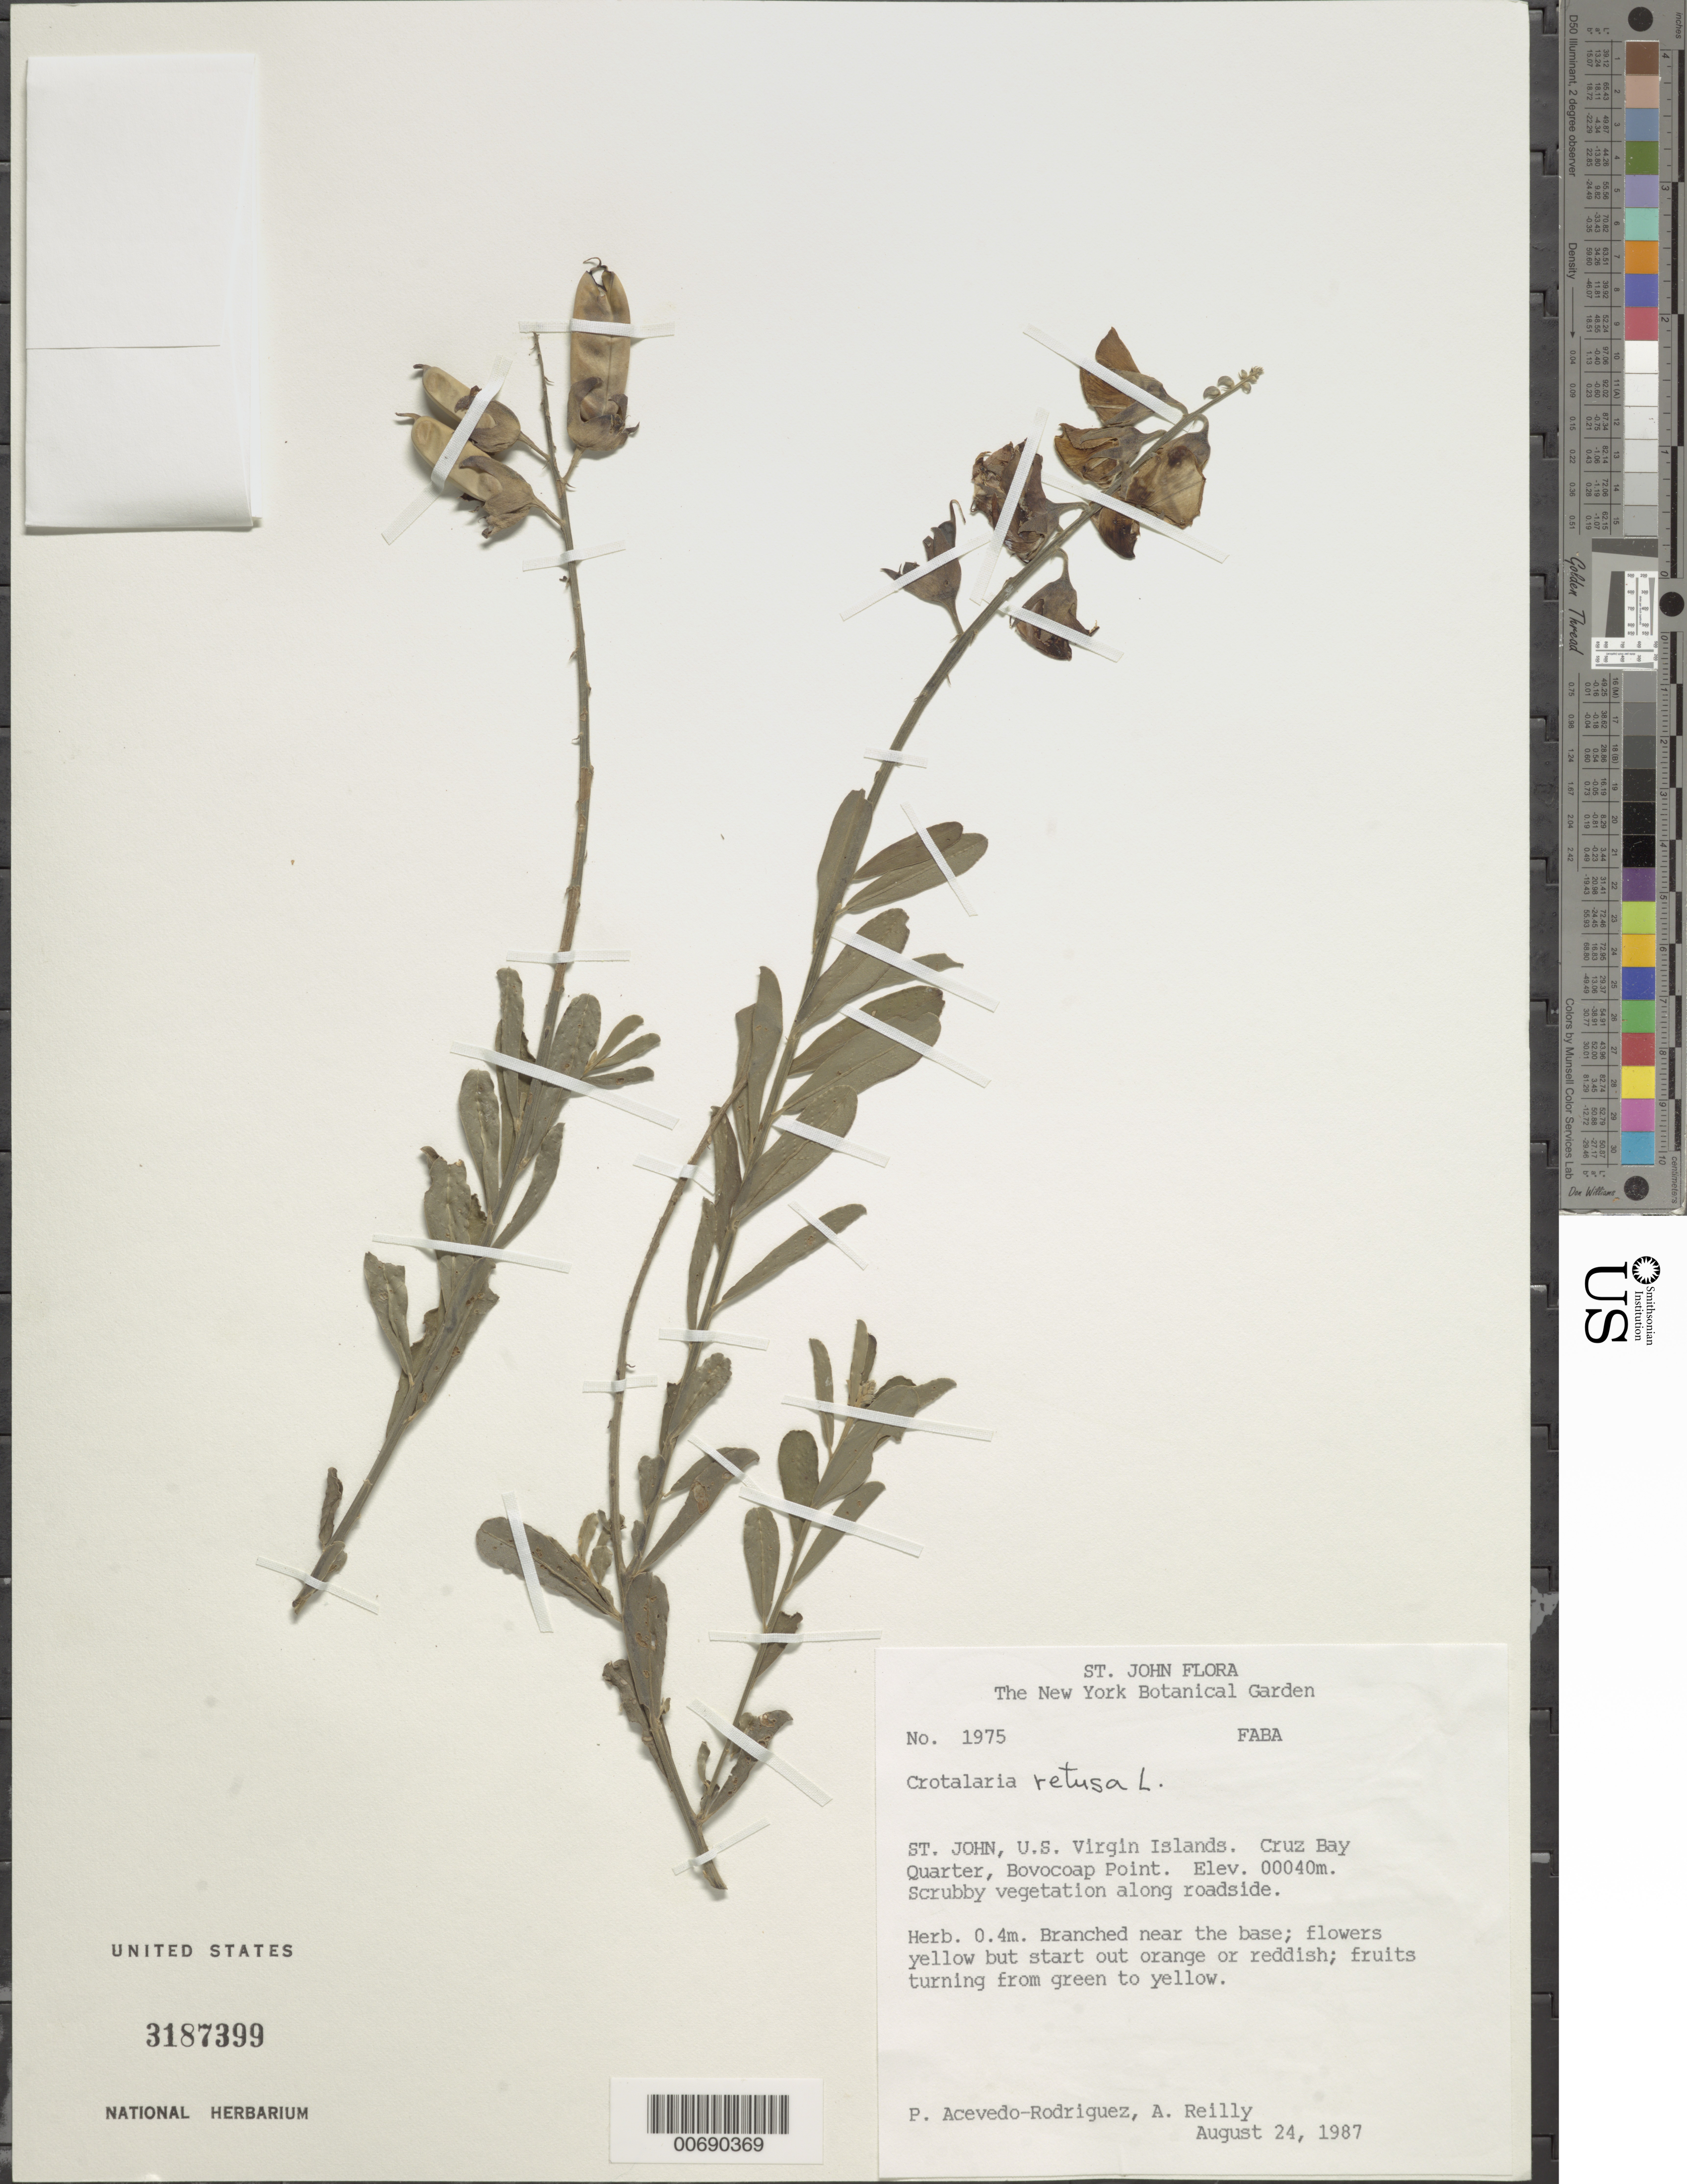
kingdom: Plantae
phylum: Tracheophyta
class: Magnoliopsida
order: Fabales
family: Fabaceae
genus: Crotalaria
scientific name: Crotalaria retusa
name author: L.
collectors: P. Acevedo-Rodr. & A. Reilly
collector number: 1975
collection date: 1987-08-24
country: U.S. Virgin Islands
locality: St. John, U.S. Virgin Islands. Cruz Bay Quarter, Bovocoap Point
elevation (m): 40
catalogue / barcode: US 3187399